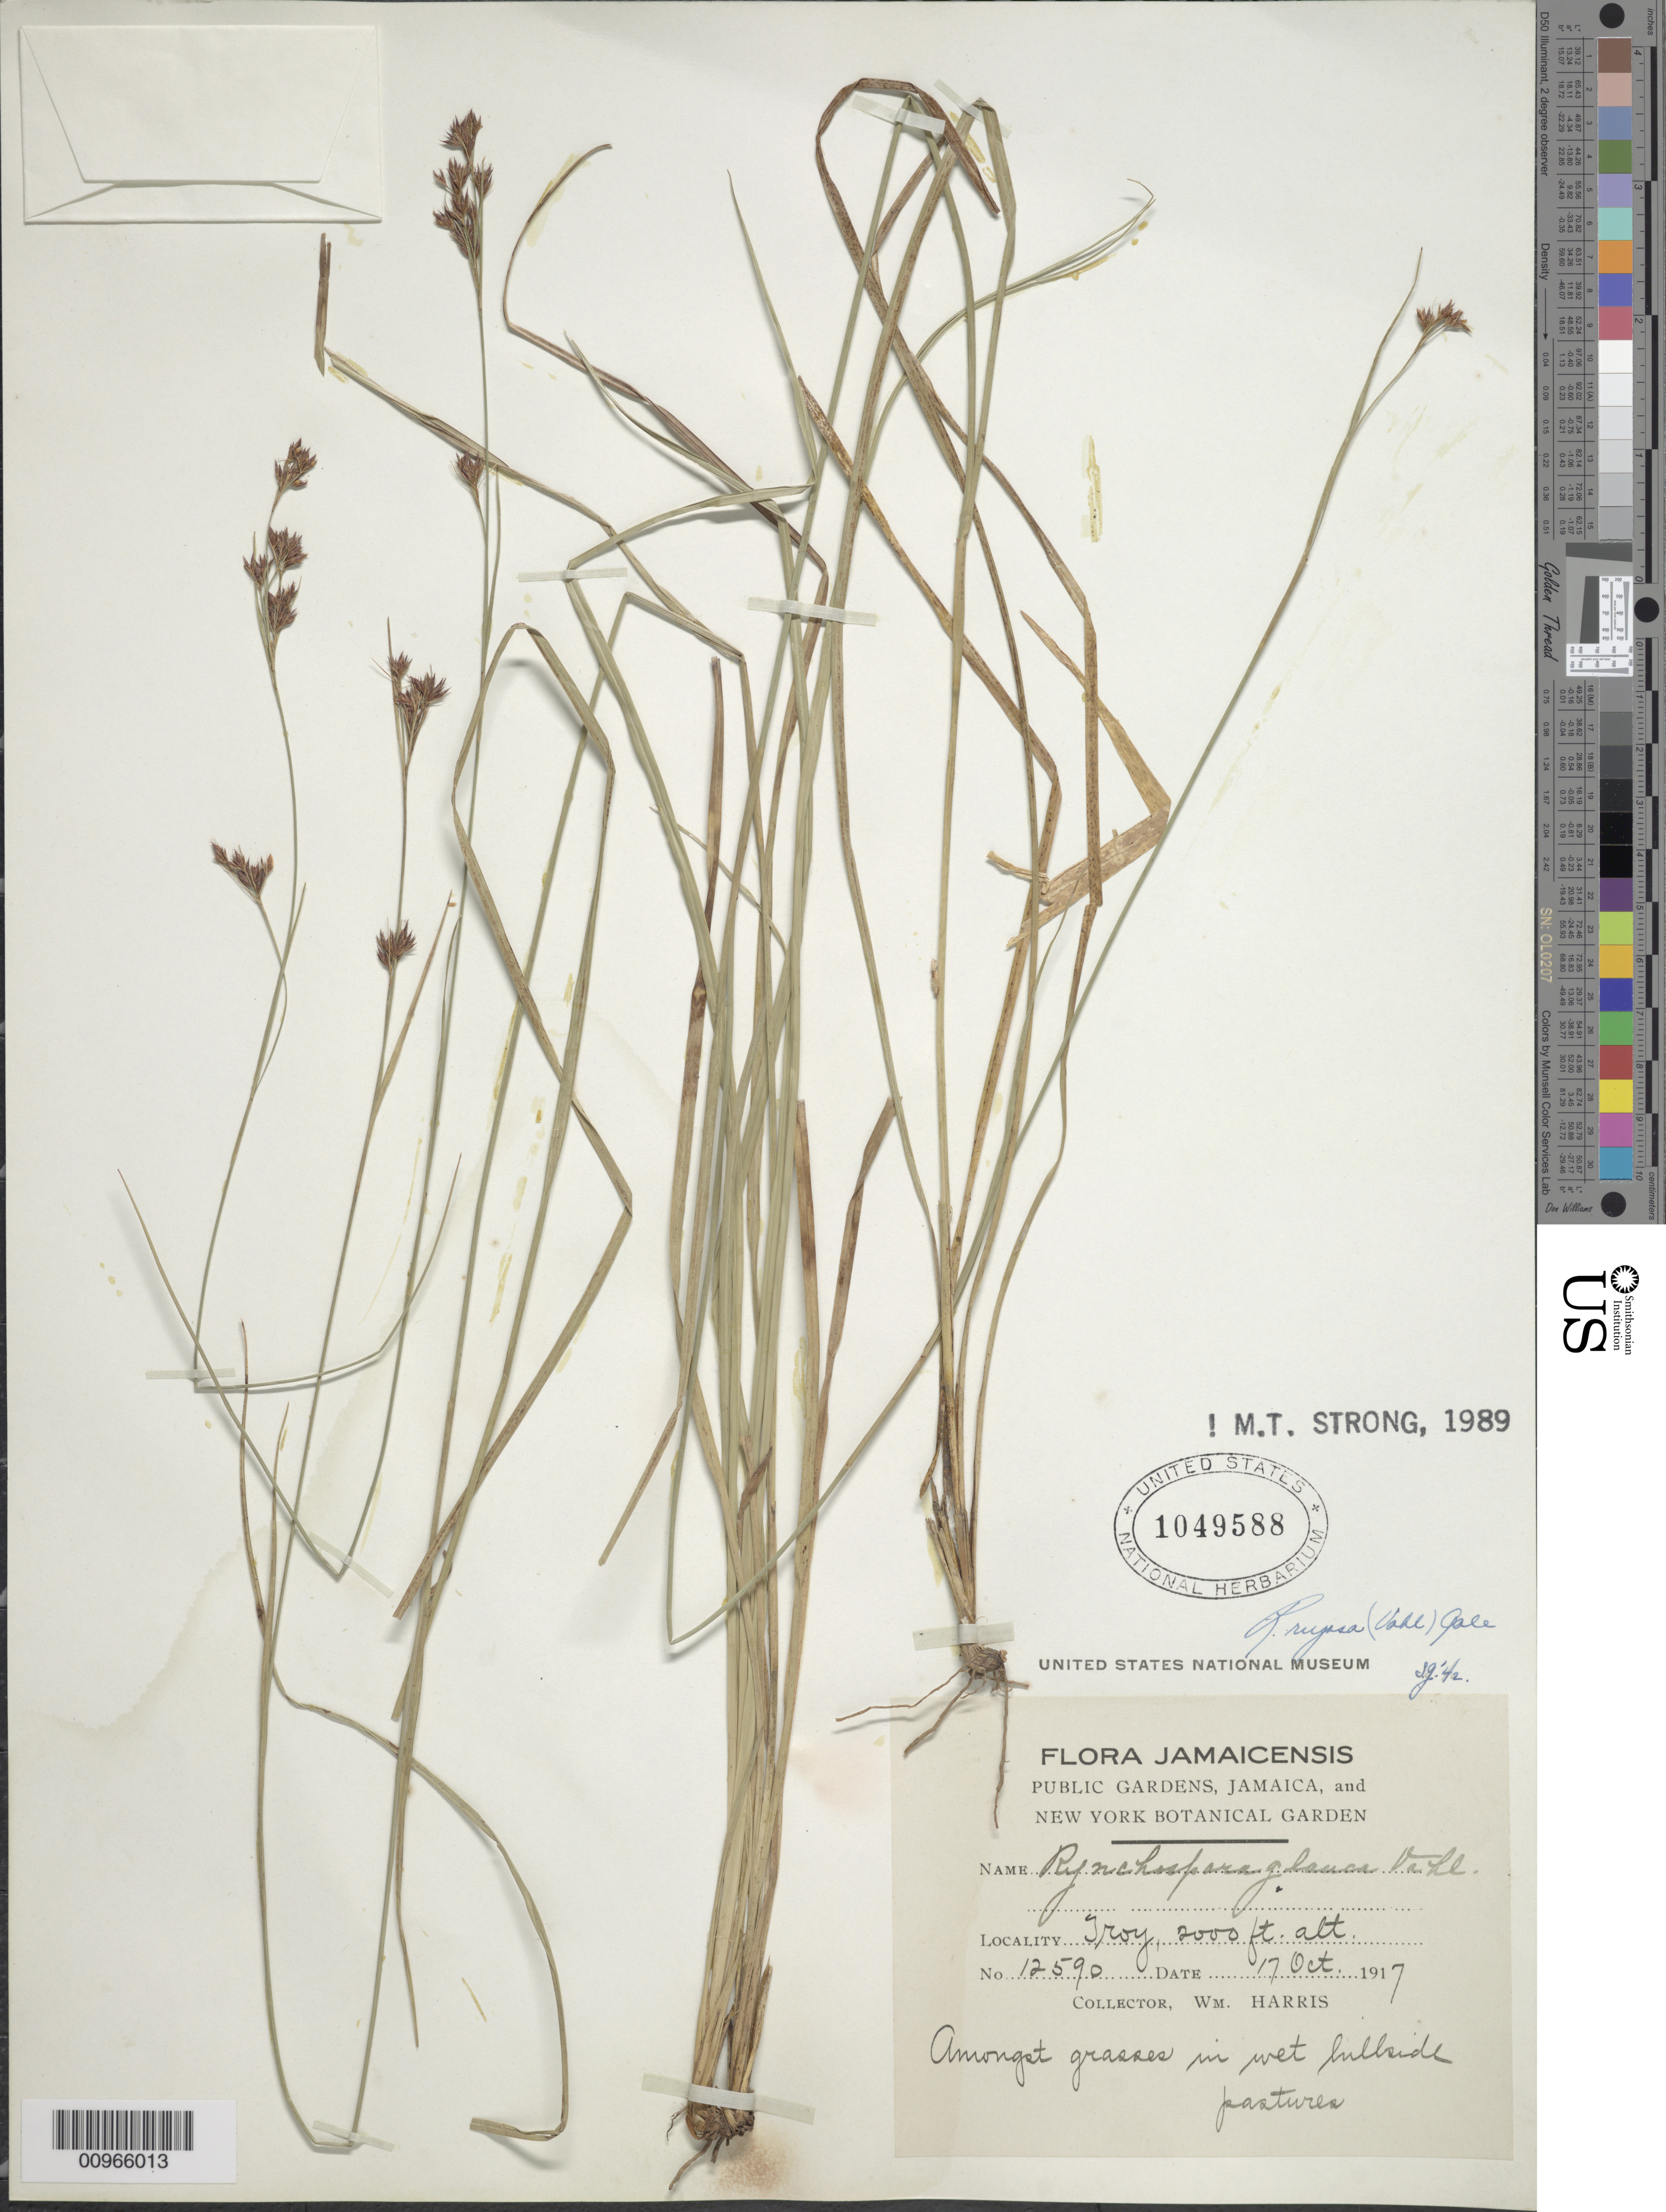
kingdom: Plantae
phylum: Tracheophyta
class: Liliopsida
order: Poales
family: Cyperaceae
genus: Rhynchospora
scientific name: Rhynchospora rugosa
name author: (Vahl) Gale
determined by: Strong, M. T., (US), Smithsonian Institution - National Museum of Natural History (UNITED STATES)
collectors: W. H. Harris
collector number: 12590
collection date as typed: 17 Oct 1917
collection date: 1917-10-17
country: Jamaica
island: Jamaica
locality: Troy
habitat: Amongst grasses in wet hillside pastures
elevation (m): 610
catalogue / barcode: US 1049588